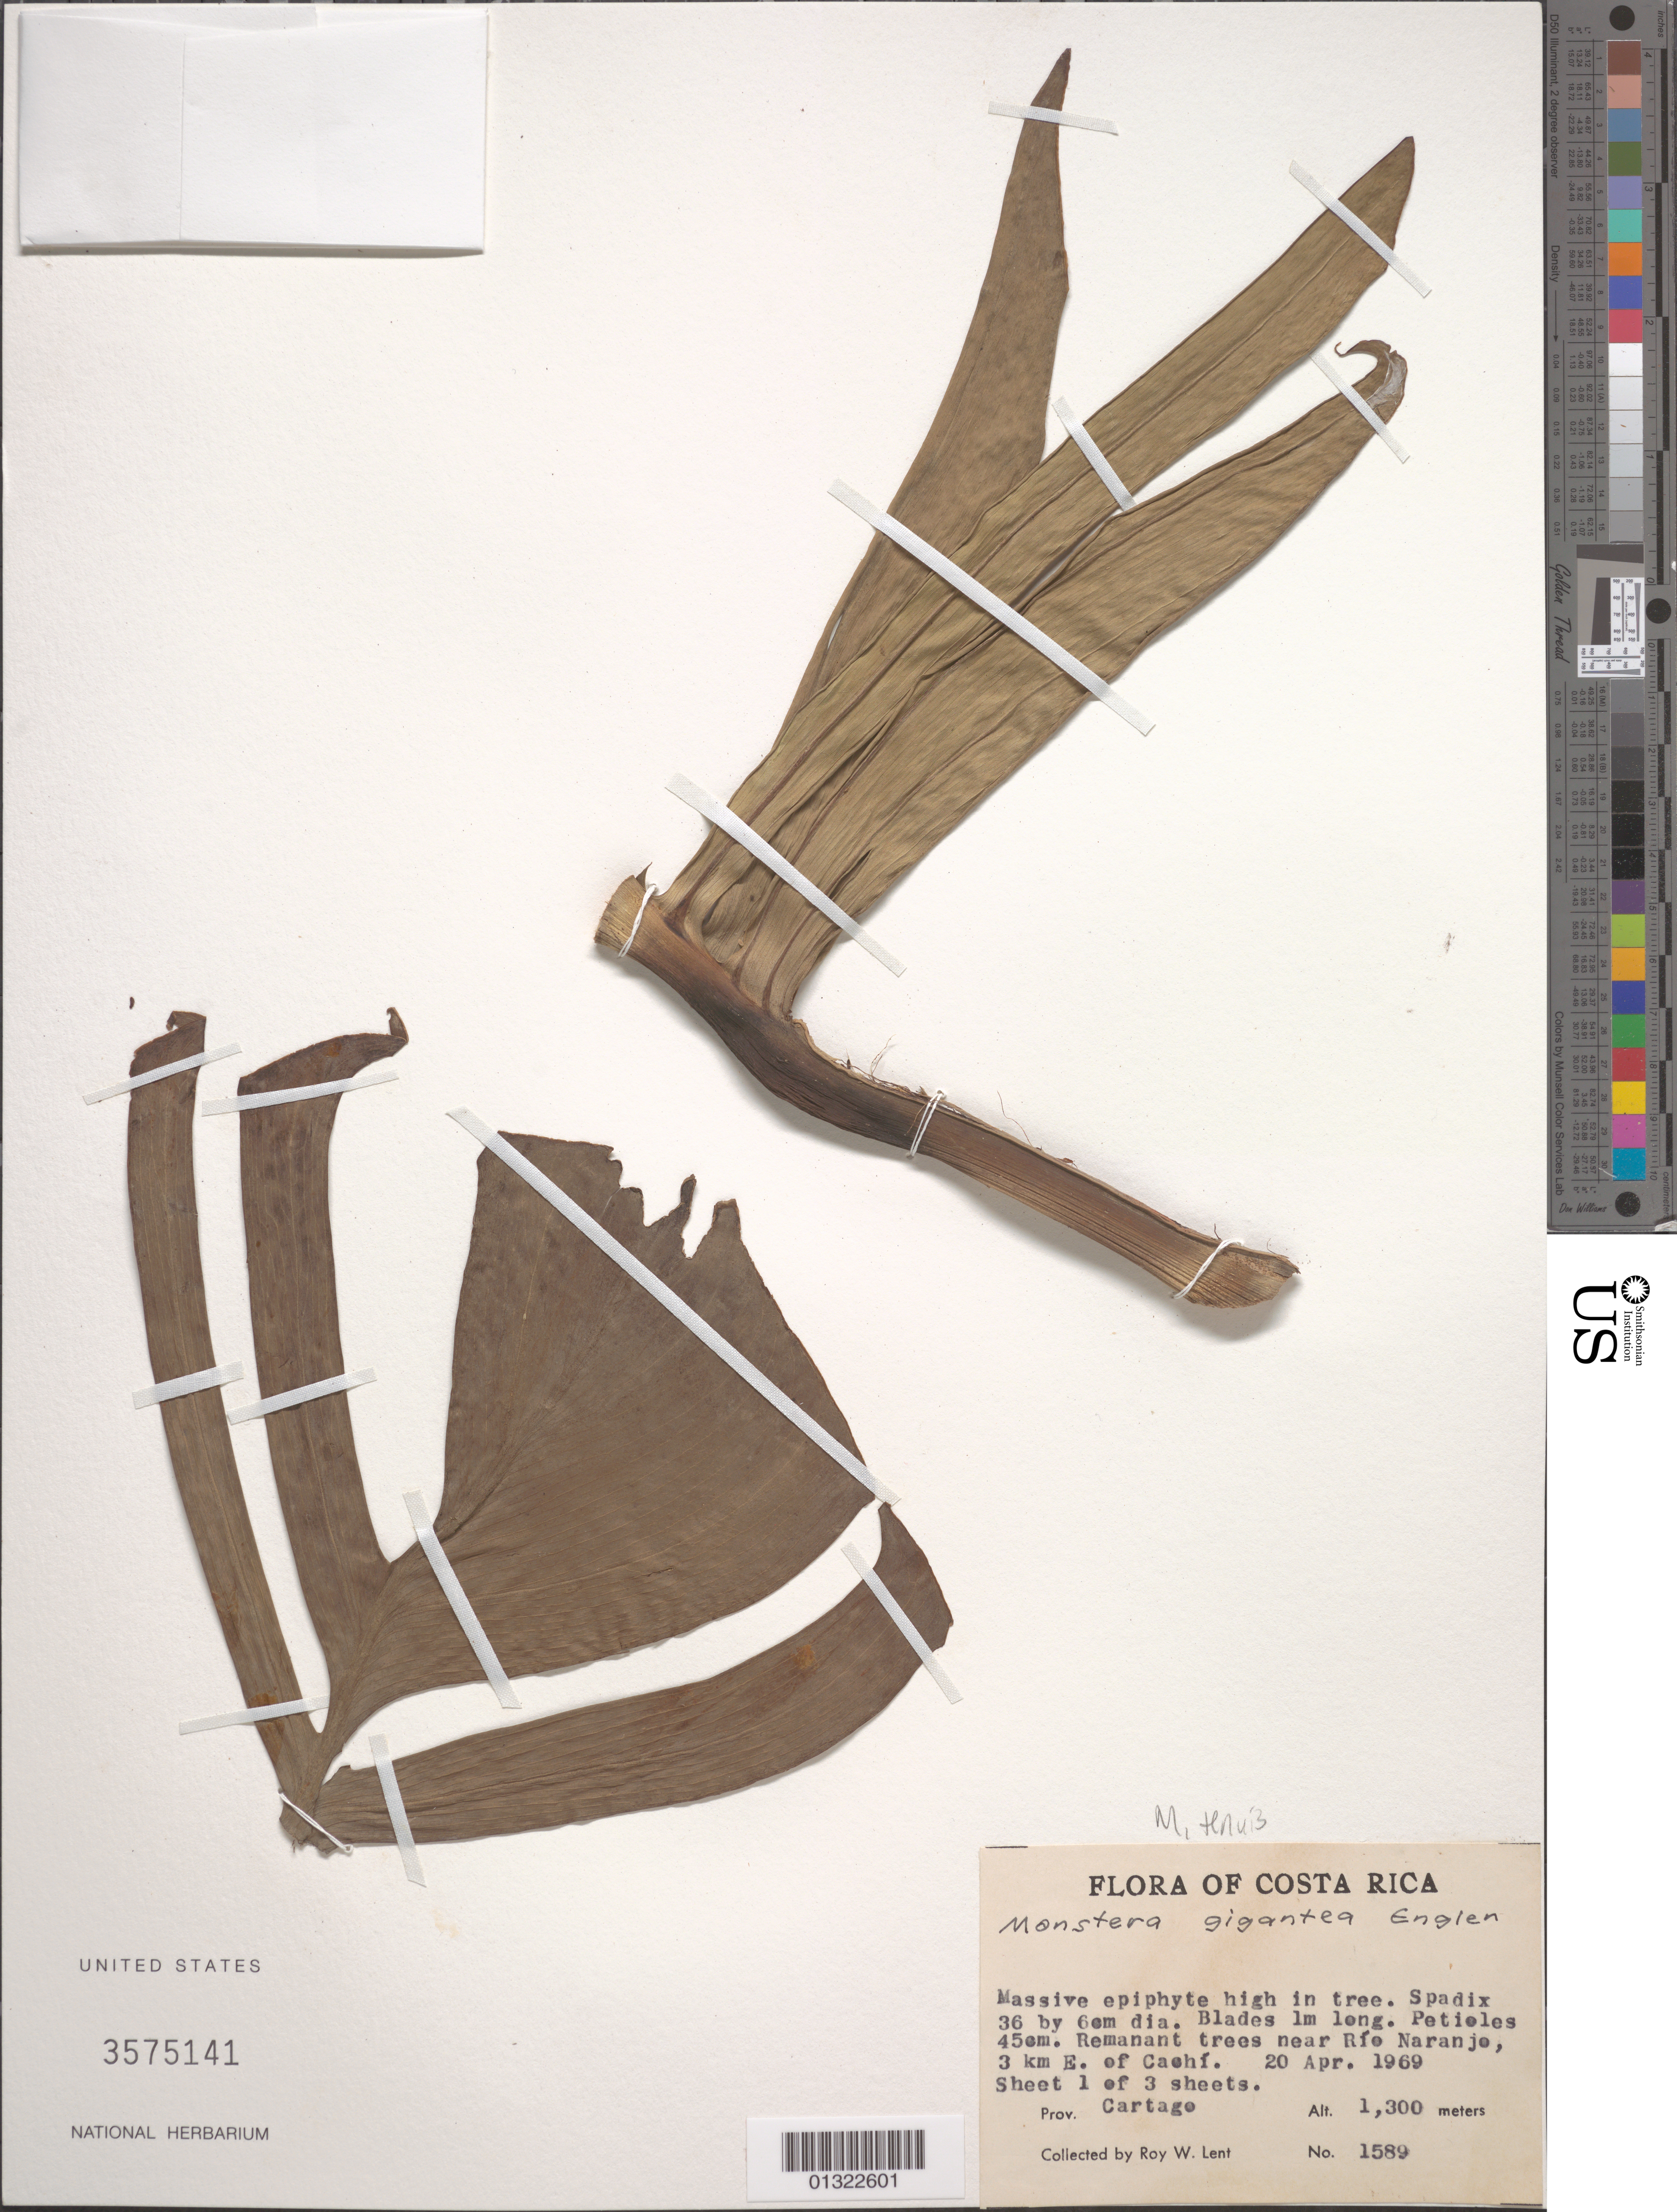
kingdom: Plantae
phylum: Tracheophyta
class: Liliopsida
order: Alismatales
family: Araceae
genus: Monstera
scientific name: Monstera tenuis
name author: K. Koch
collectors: R. W. Lent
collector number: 1589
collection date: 1969-04-20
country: Costa Rica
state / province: Cartago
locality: Remanant trees near Río Naranjo, 3 km E. of Cachí.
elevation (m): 1300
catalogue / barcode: US 3575141